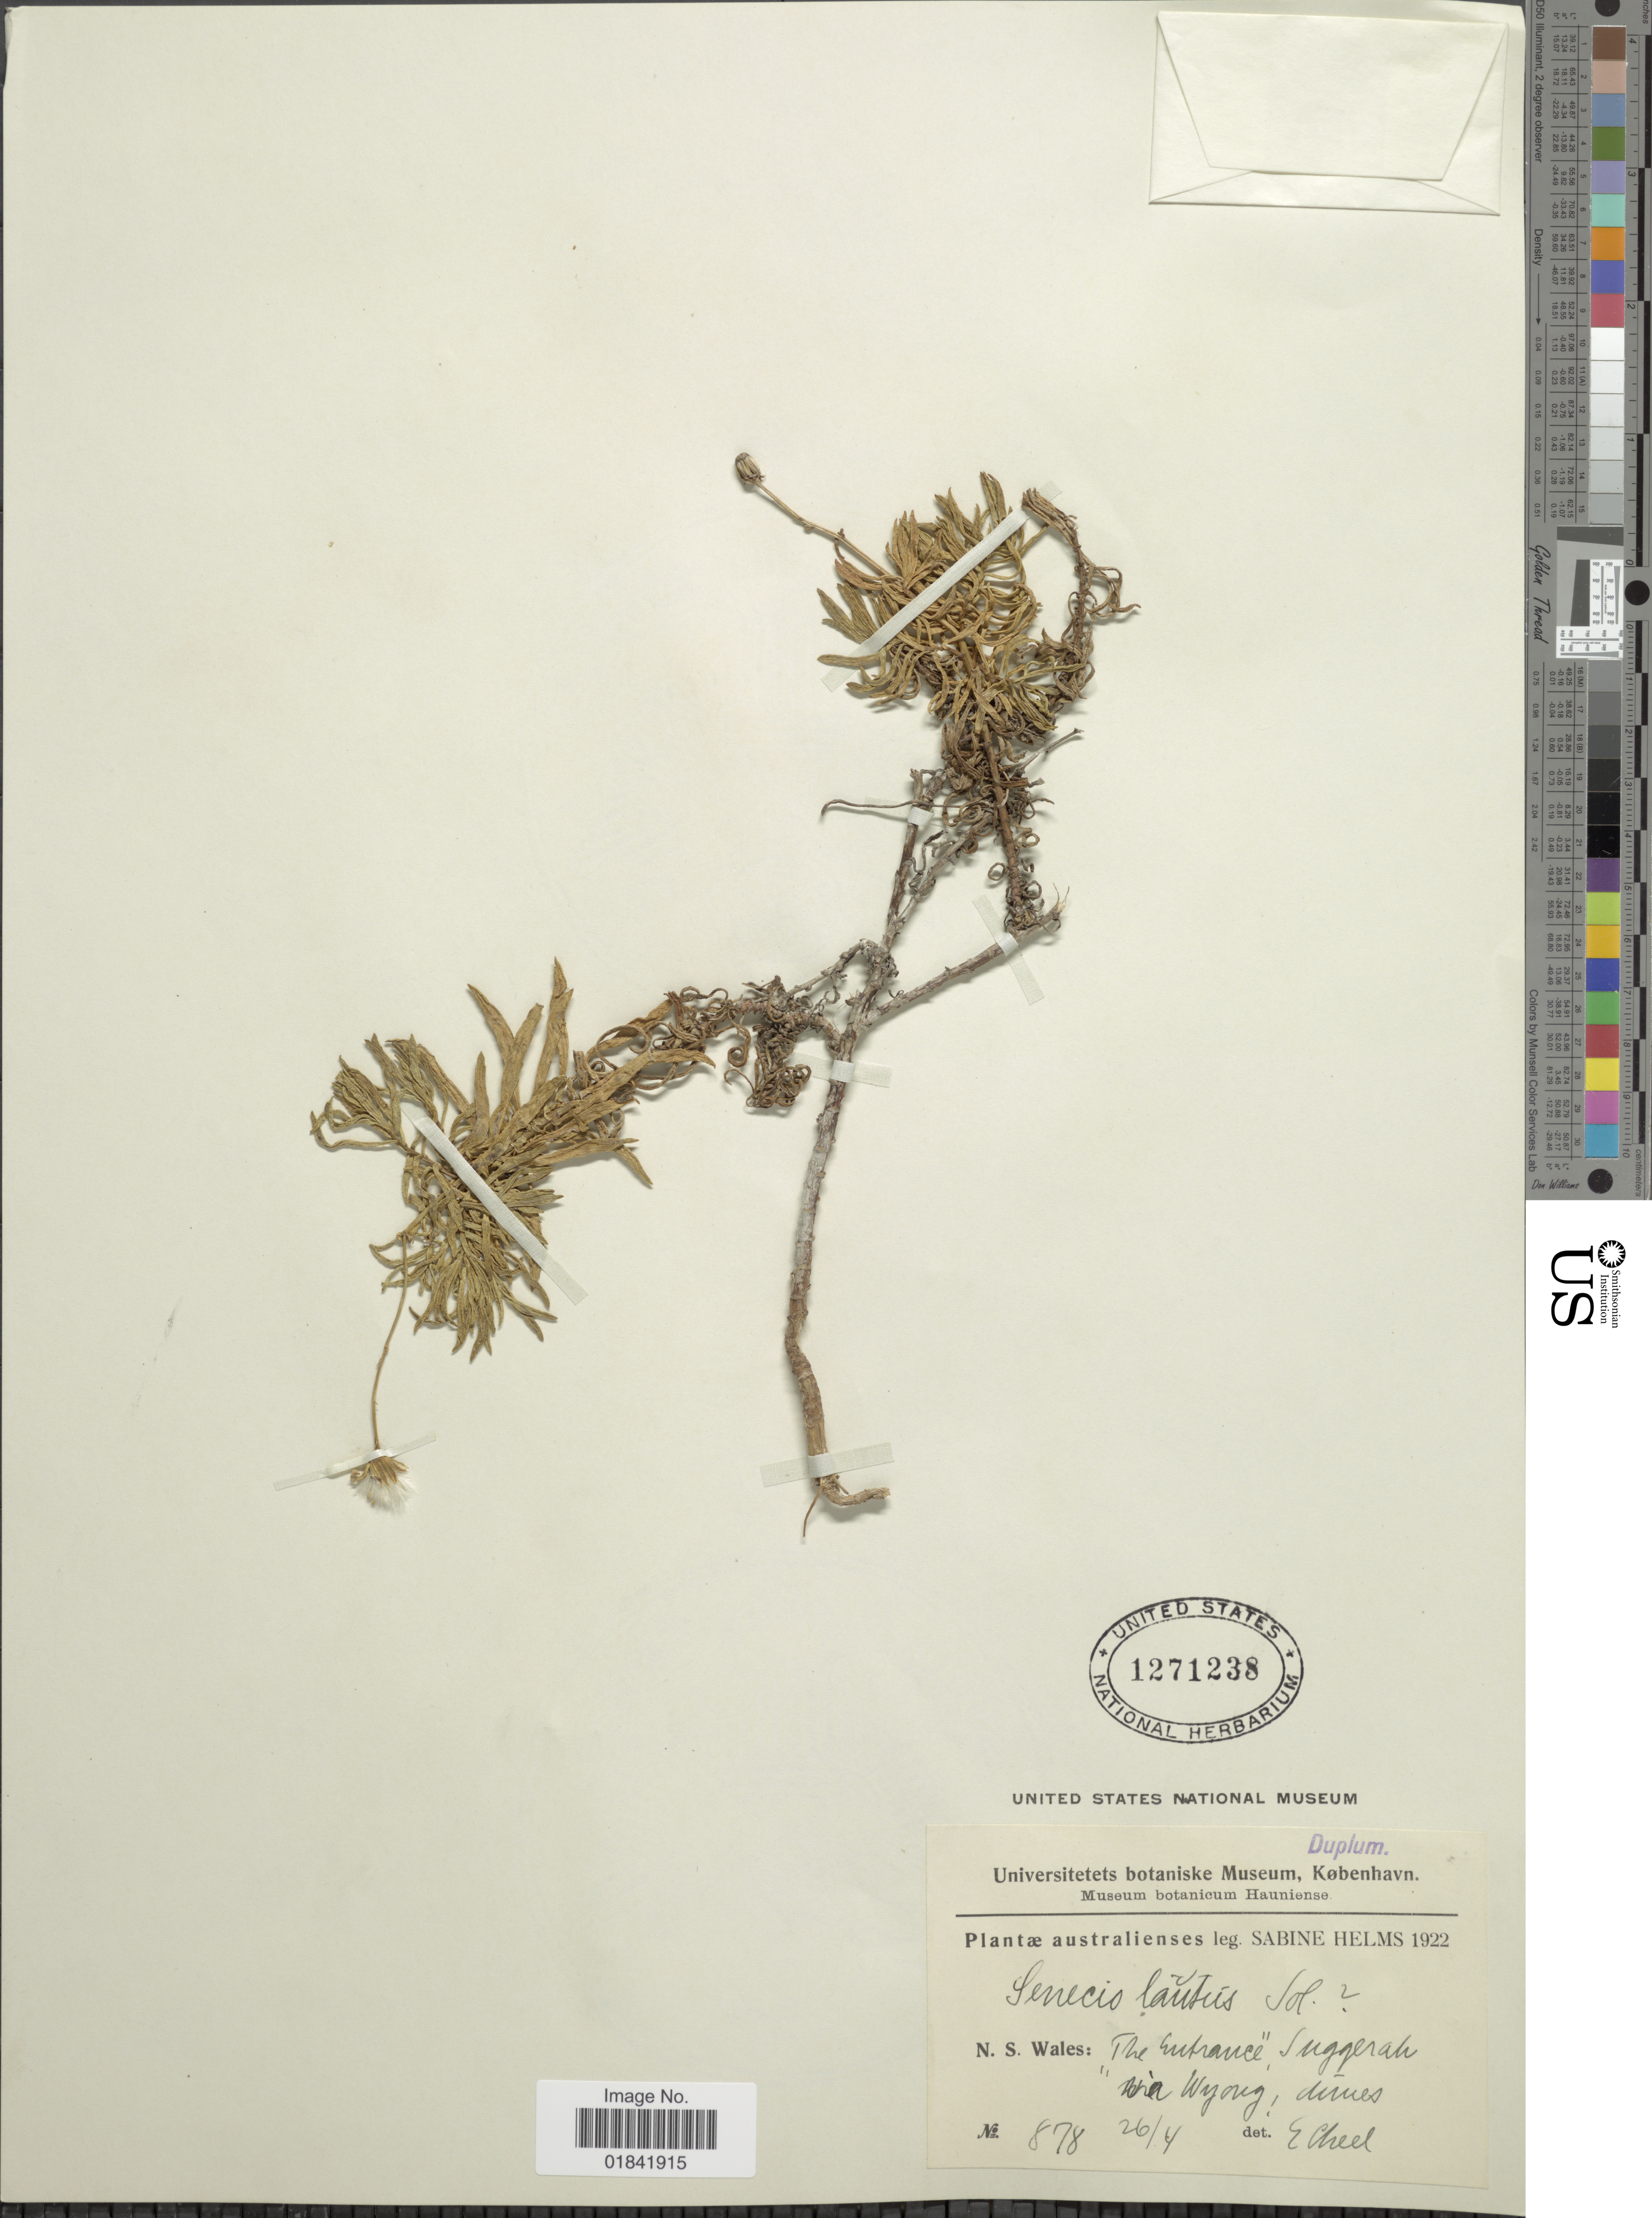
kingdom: Plantae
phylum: Tracheophyta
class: Magnoliopsida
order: Asterales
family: Asteraceae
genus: Senecio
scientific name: Senecio lautus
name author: Sol. ex G. Forst.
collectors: S. Helms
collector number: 878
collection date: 1922-04-26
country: Australia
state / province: New South Wales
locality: The Entrance "suggerah" [tuggerah] via Wyong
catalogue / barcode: US 1271238